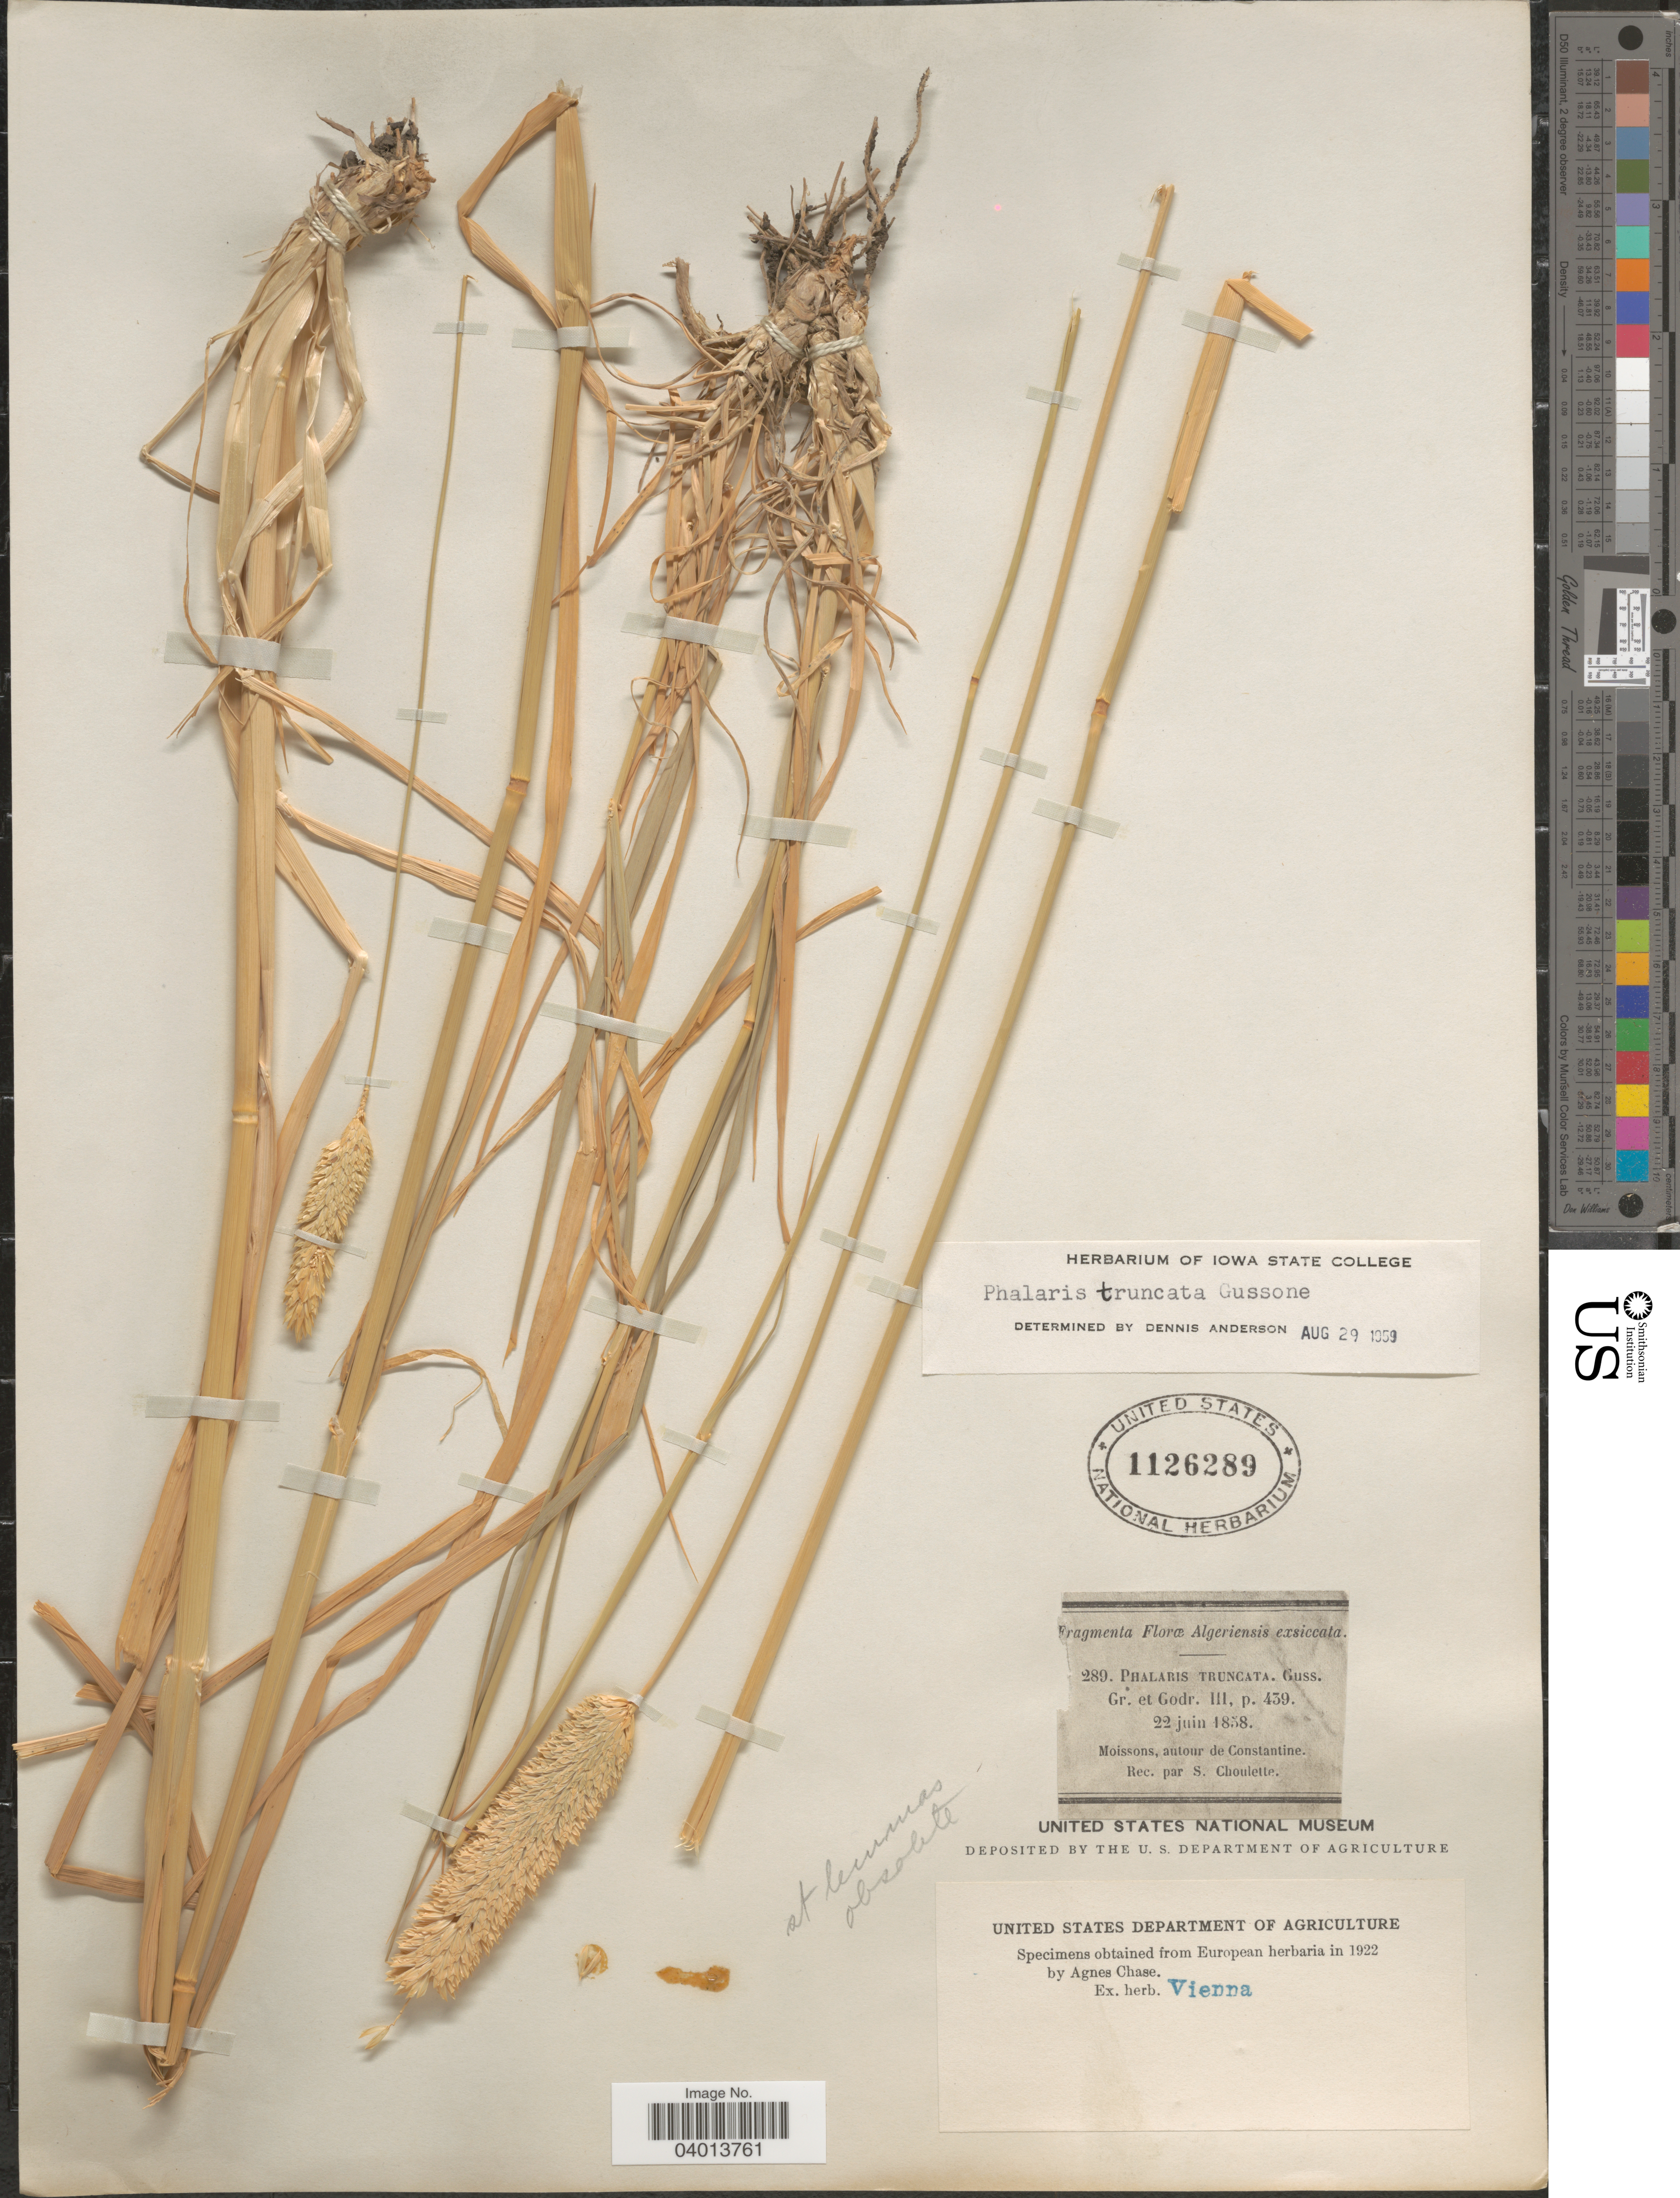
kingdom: Plantae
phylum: Tracheophyta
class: Liliopsida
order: Poales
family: Poaceae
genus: Phalaris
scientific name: Phalaris truncata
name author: Gussone ex Bertol.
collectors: S. Choulette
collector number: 289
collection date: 1858-06-22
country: Algeria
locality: Moissons, autour de Constantine.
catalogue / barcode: US 1126289